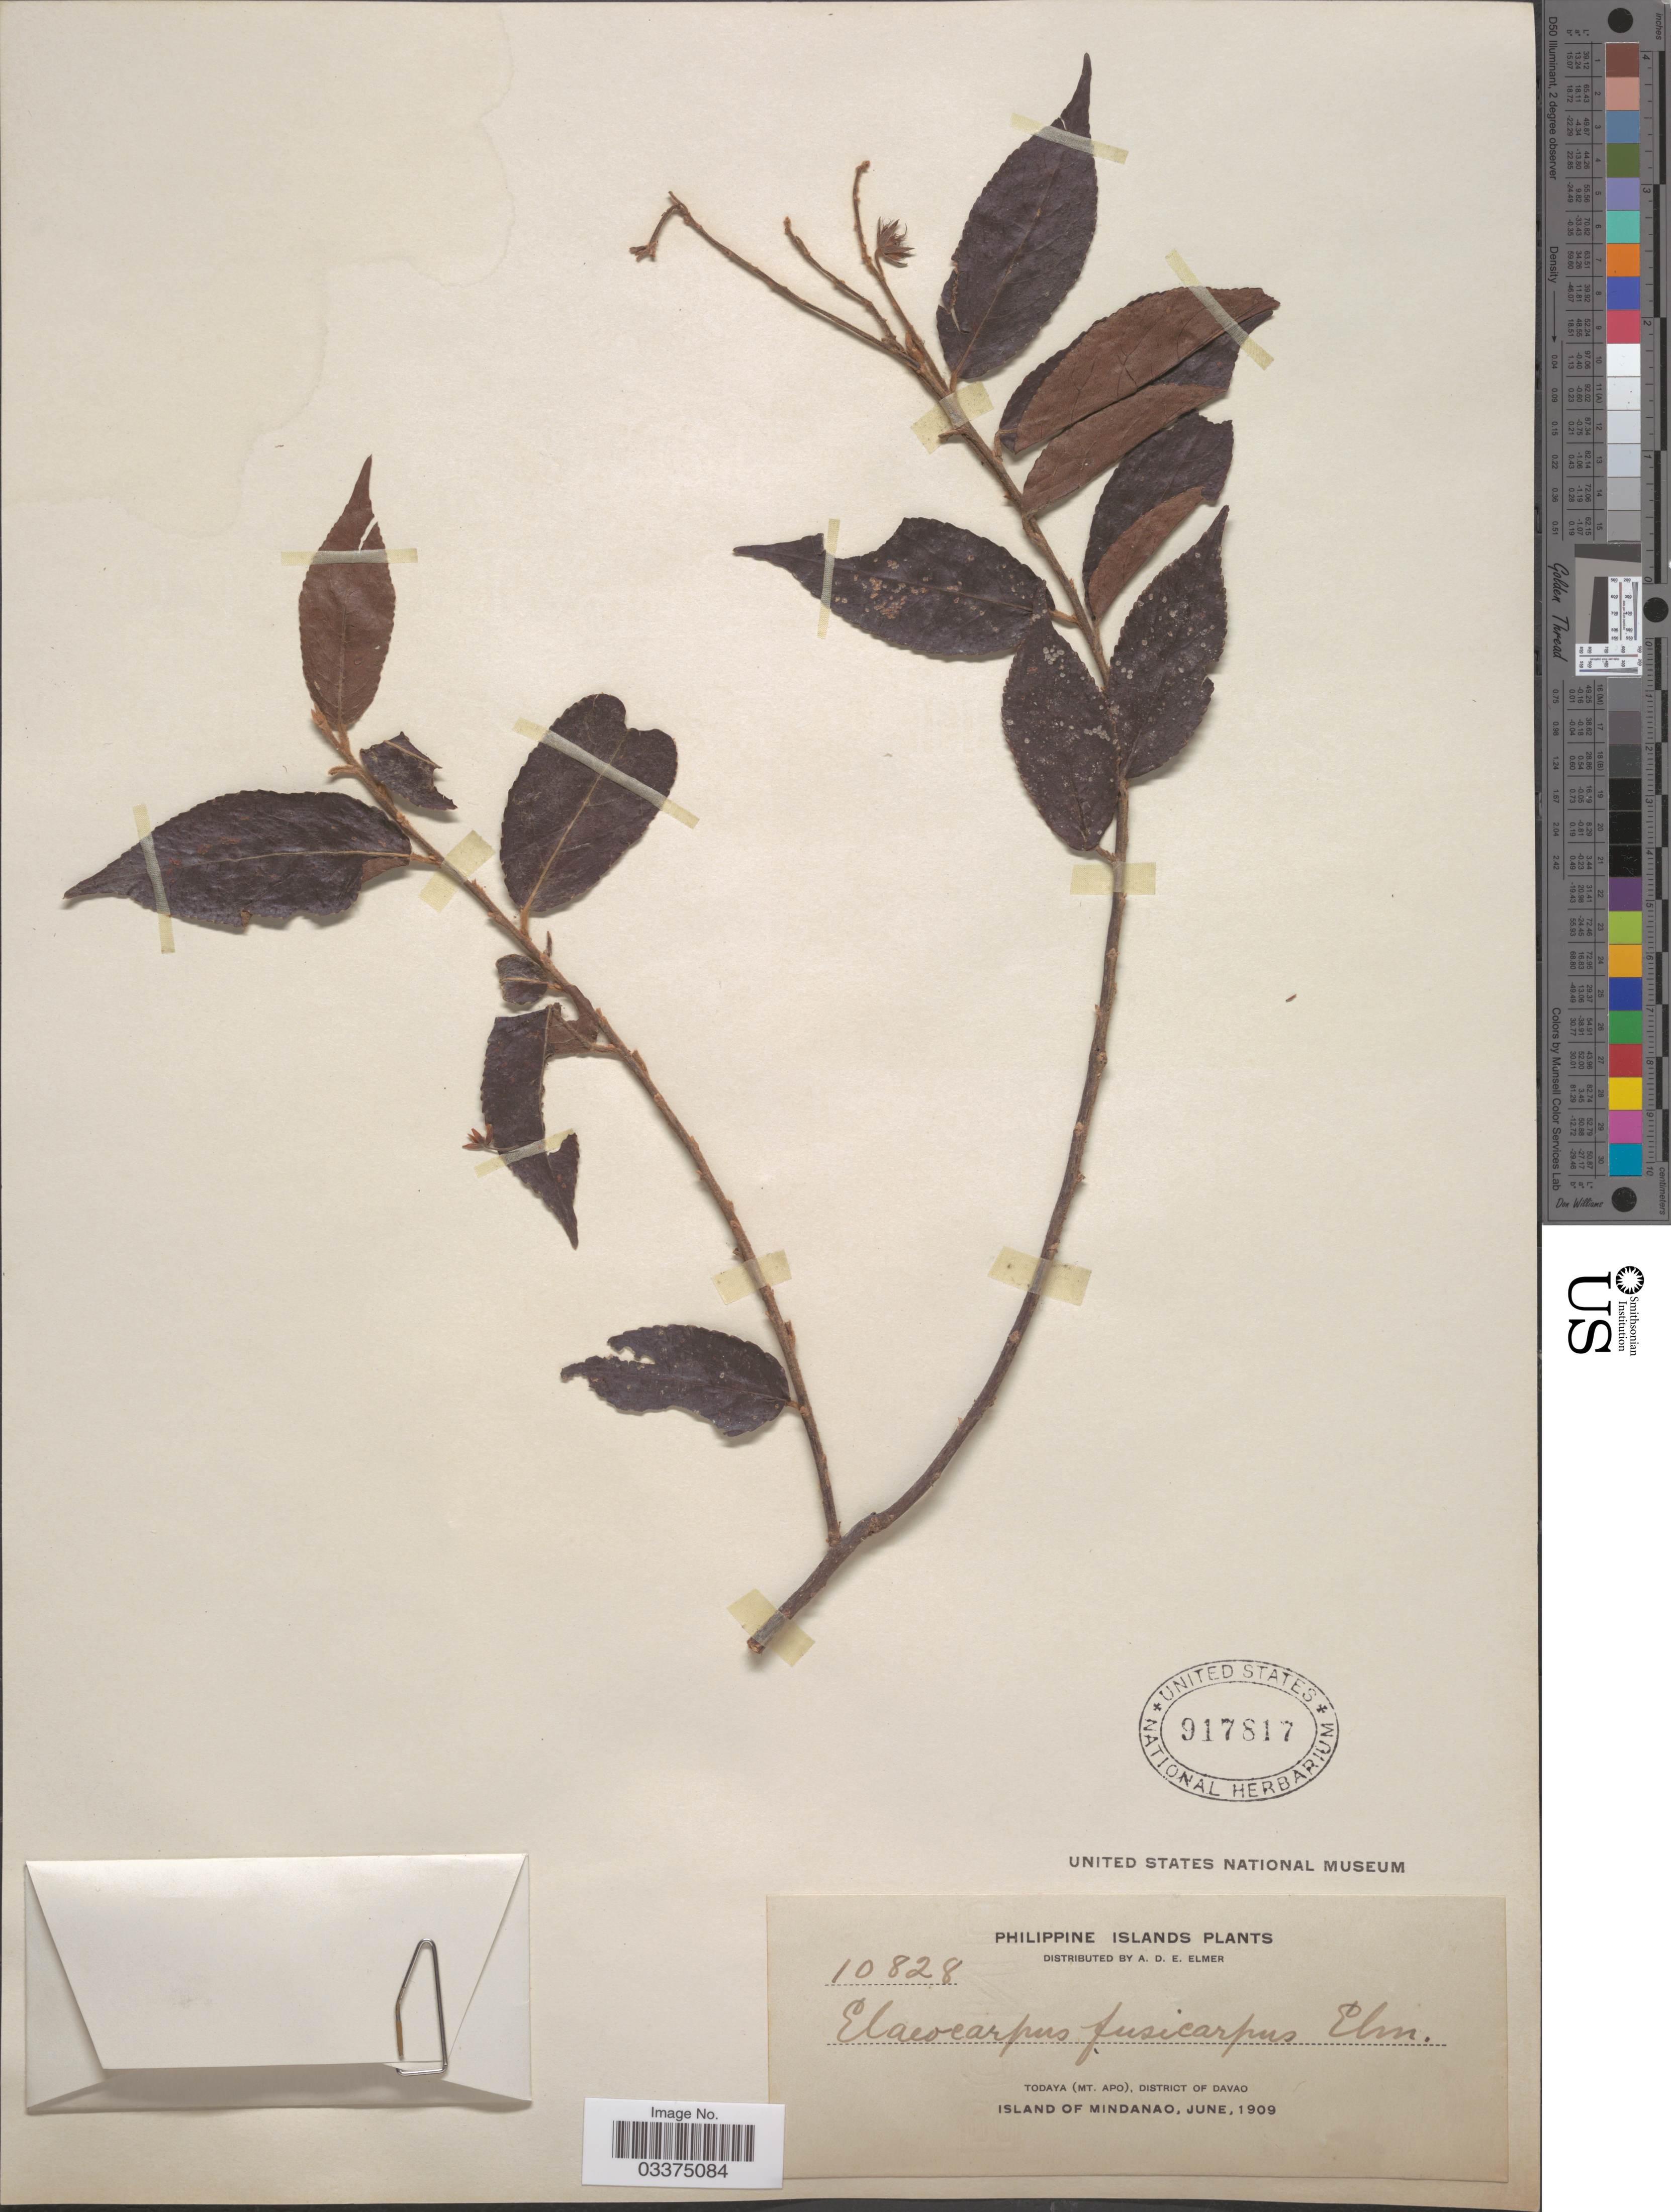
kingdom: Plantae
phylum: Tracheophyta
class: Magnoliopsida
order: Oxalidales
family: Elaeocarpaceae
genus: Elaeocarpus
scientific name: Elaeocarpus procerus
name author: A. DC. in Elmer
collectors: A. D. E. Elmer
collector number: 10828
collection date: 1909-06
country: Philippines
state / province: Davao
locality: Todaya (Mt. Apo), District of Davao. Island of Mindanao.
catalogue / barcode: US 917817